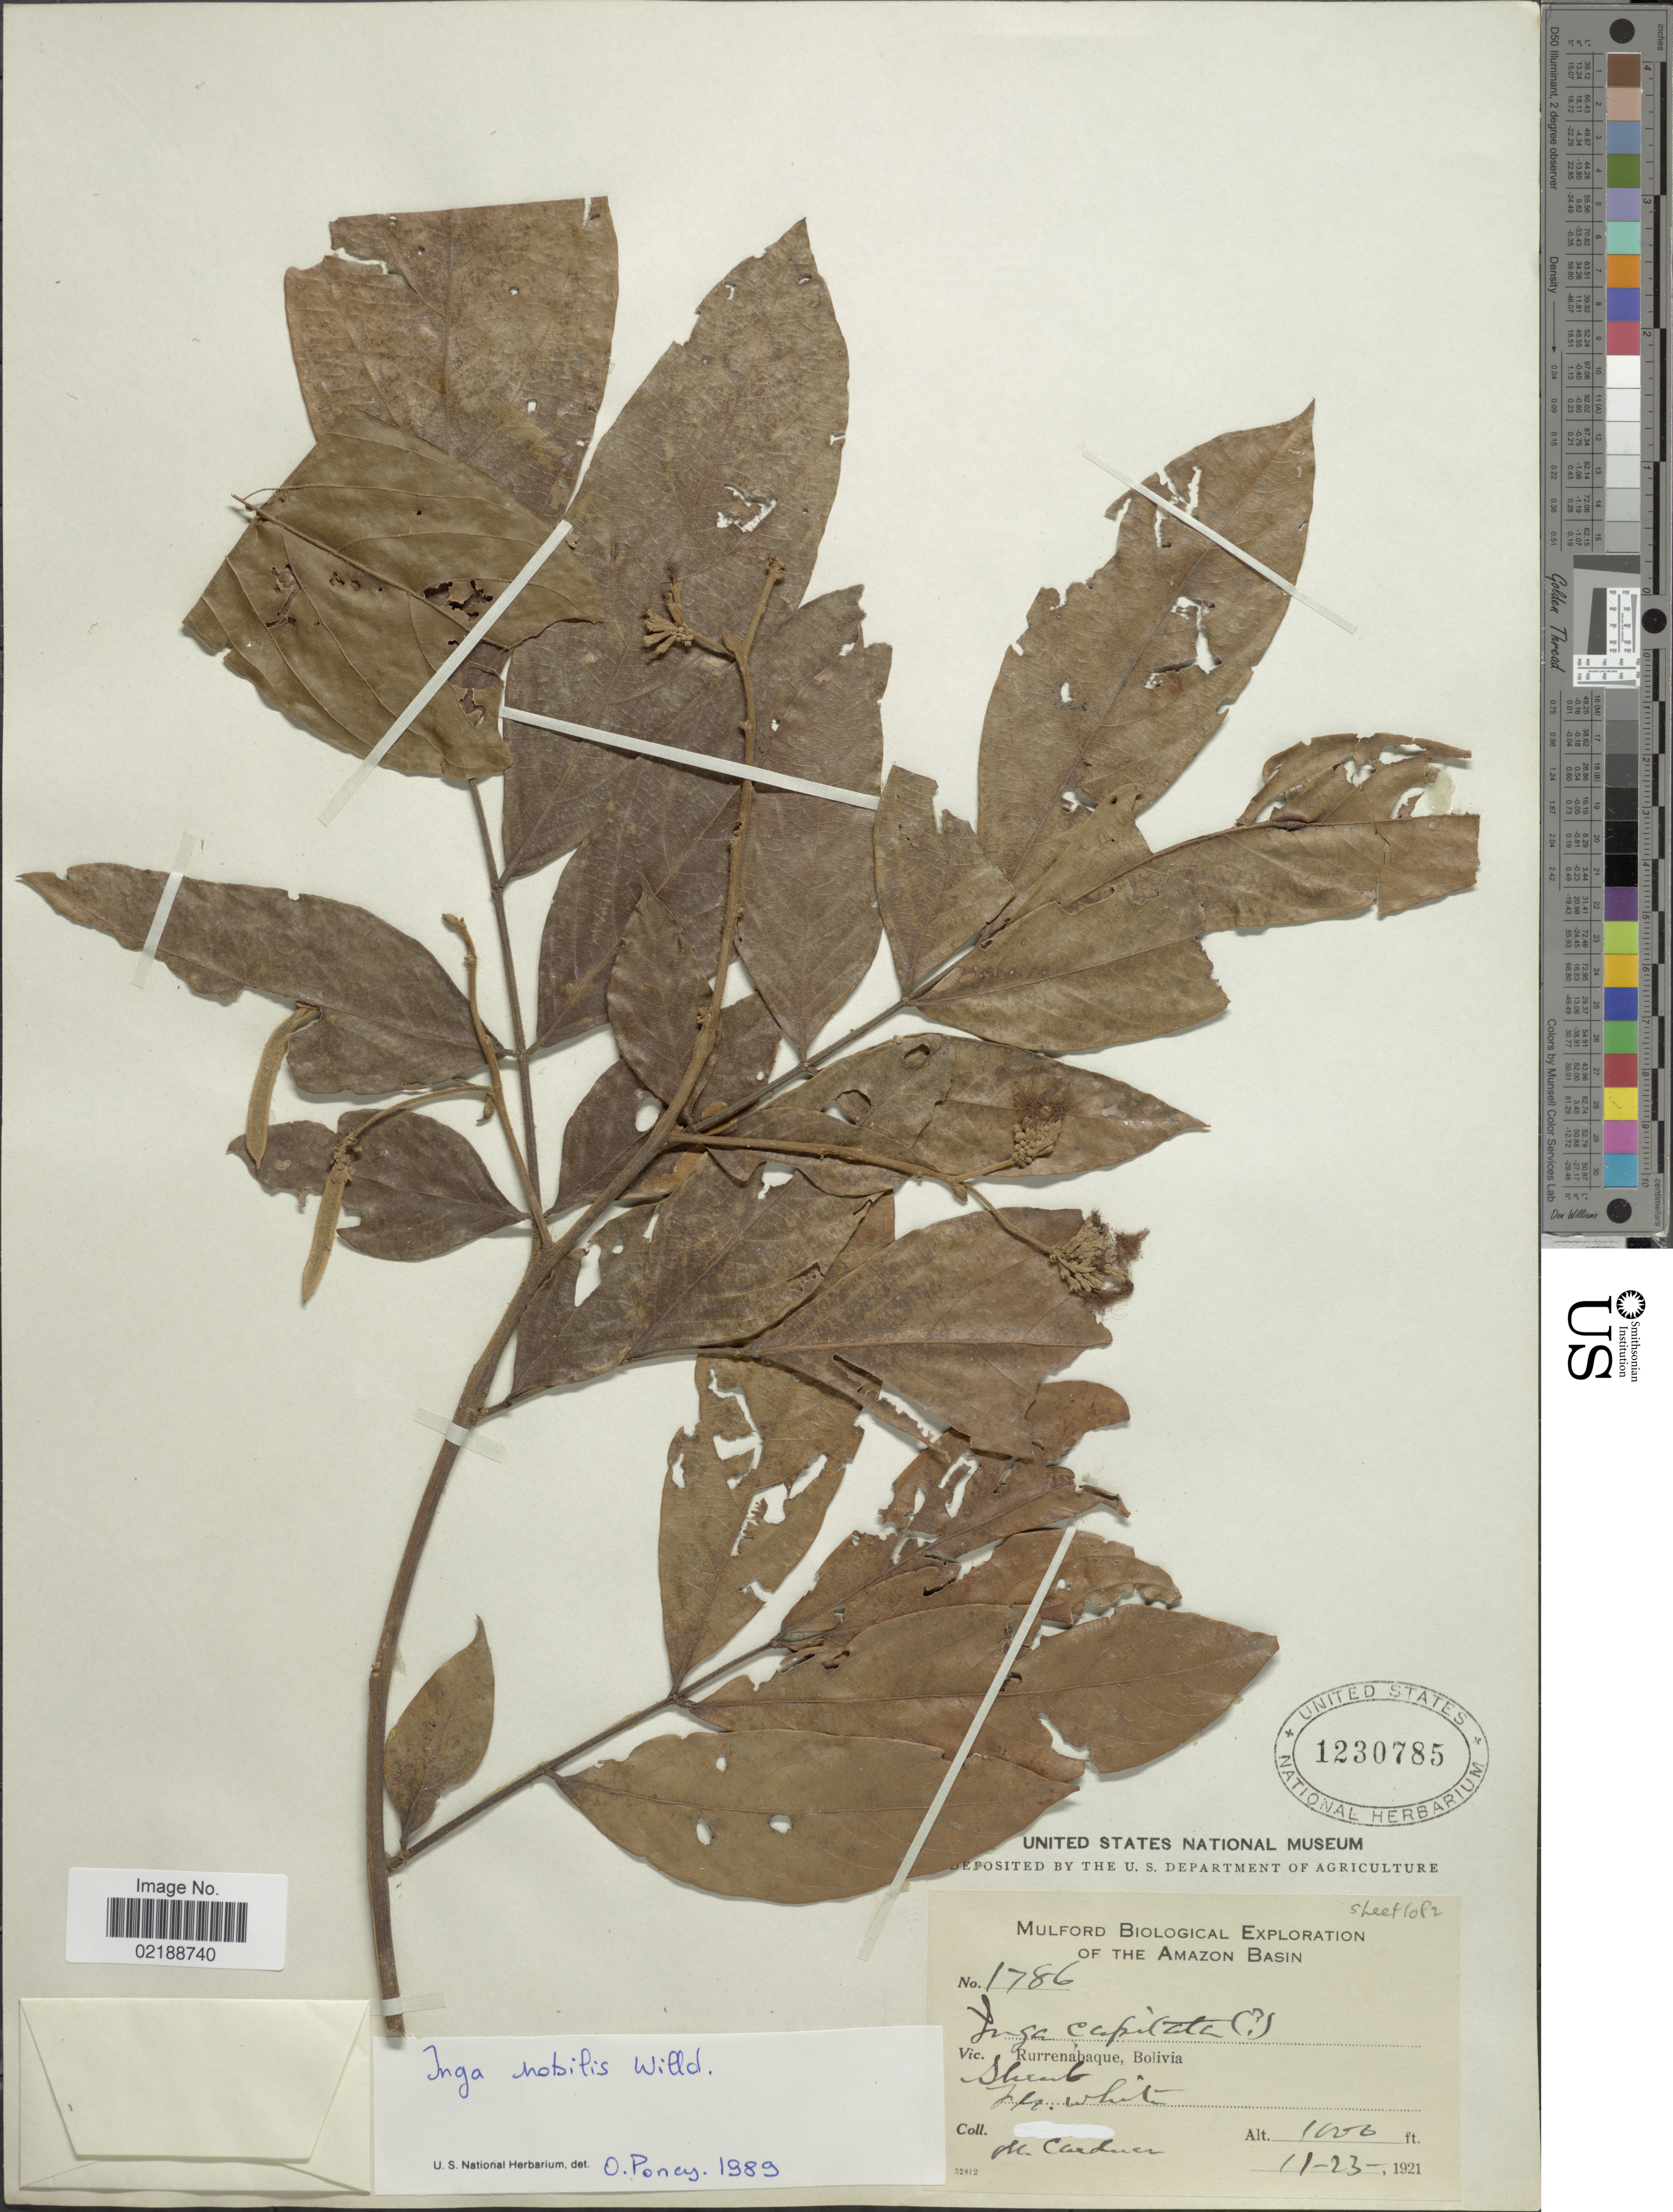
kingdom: Plantae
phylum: Tracheophyta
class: Magnoliopsida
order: Fabales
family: Fabaceae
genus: Inga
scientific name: Inga nobilis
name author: Willd.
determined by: Poncy, O.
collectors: M. Cárdenas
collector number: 1786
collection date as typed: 11-23-1921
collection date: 1921-11-23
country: Bolivia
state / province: Beni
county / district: José Ballivián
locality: Rurrenabaque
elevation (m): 305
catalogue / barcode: US 1230785